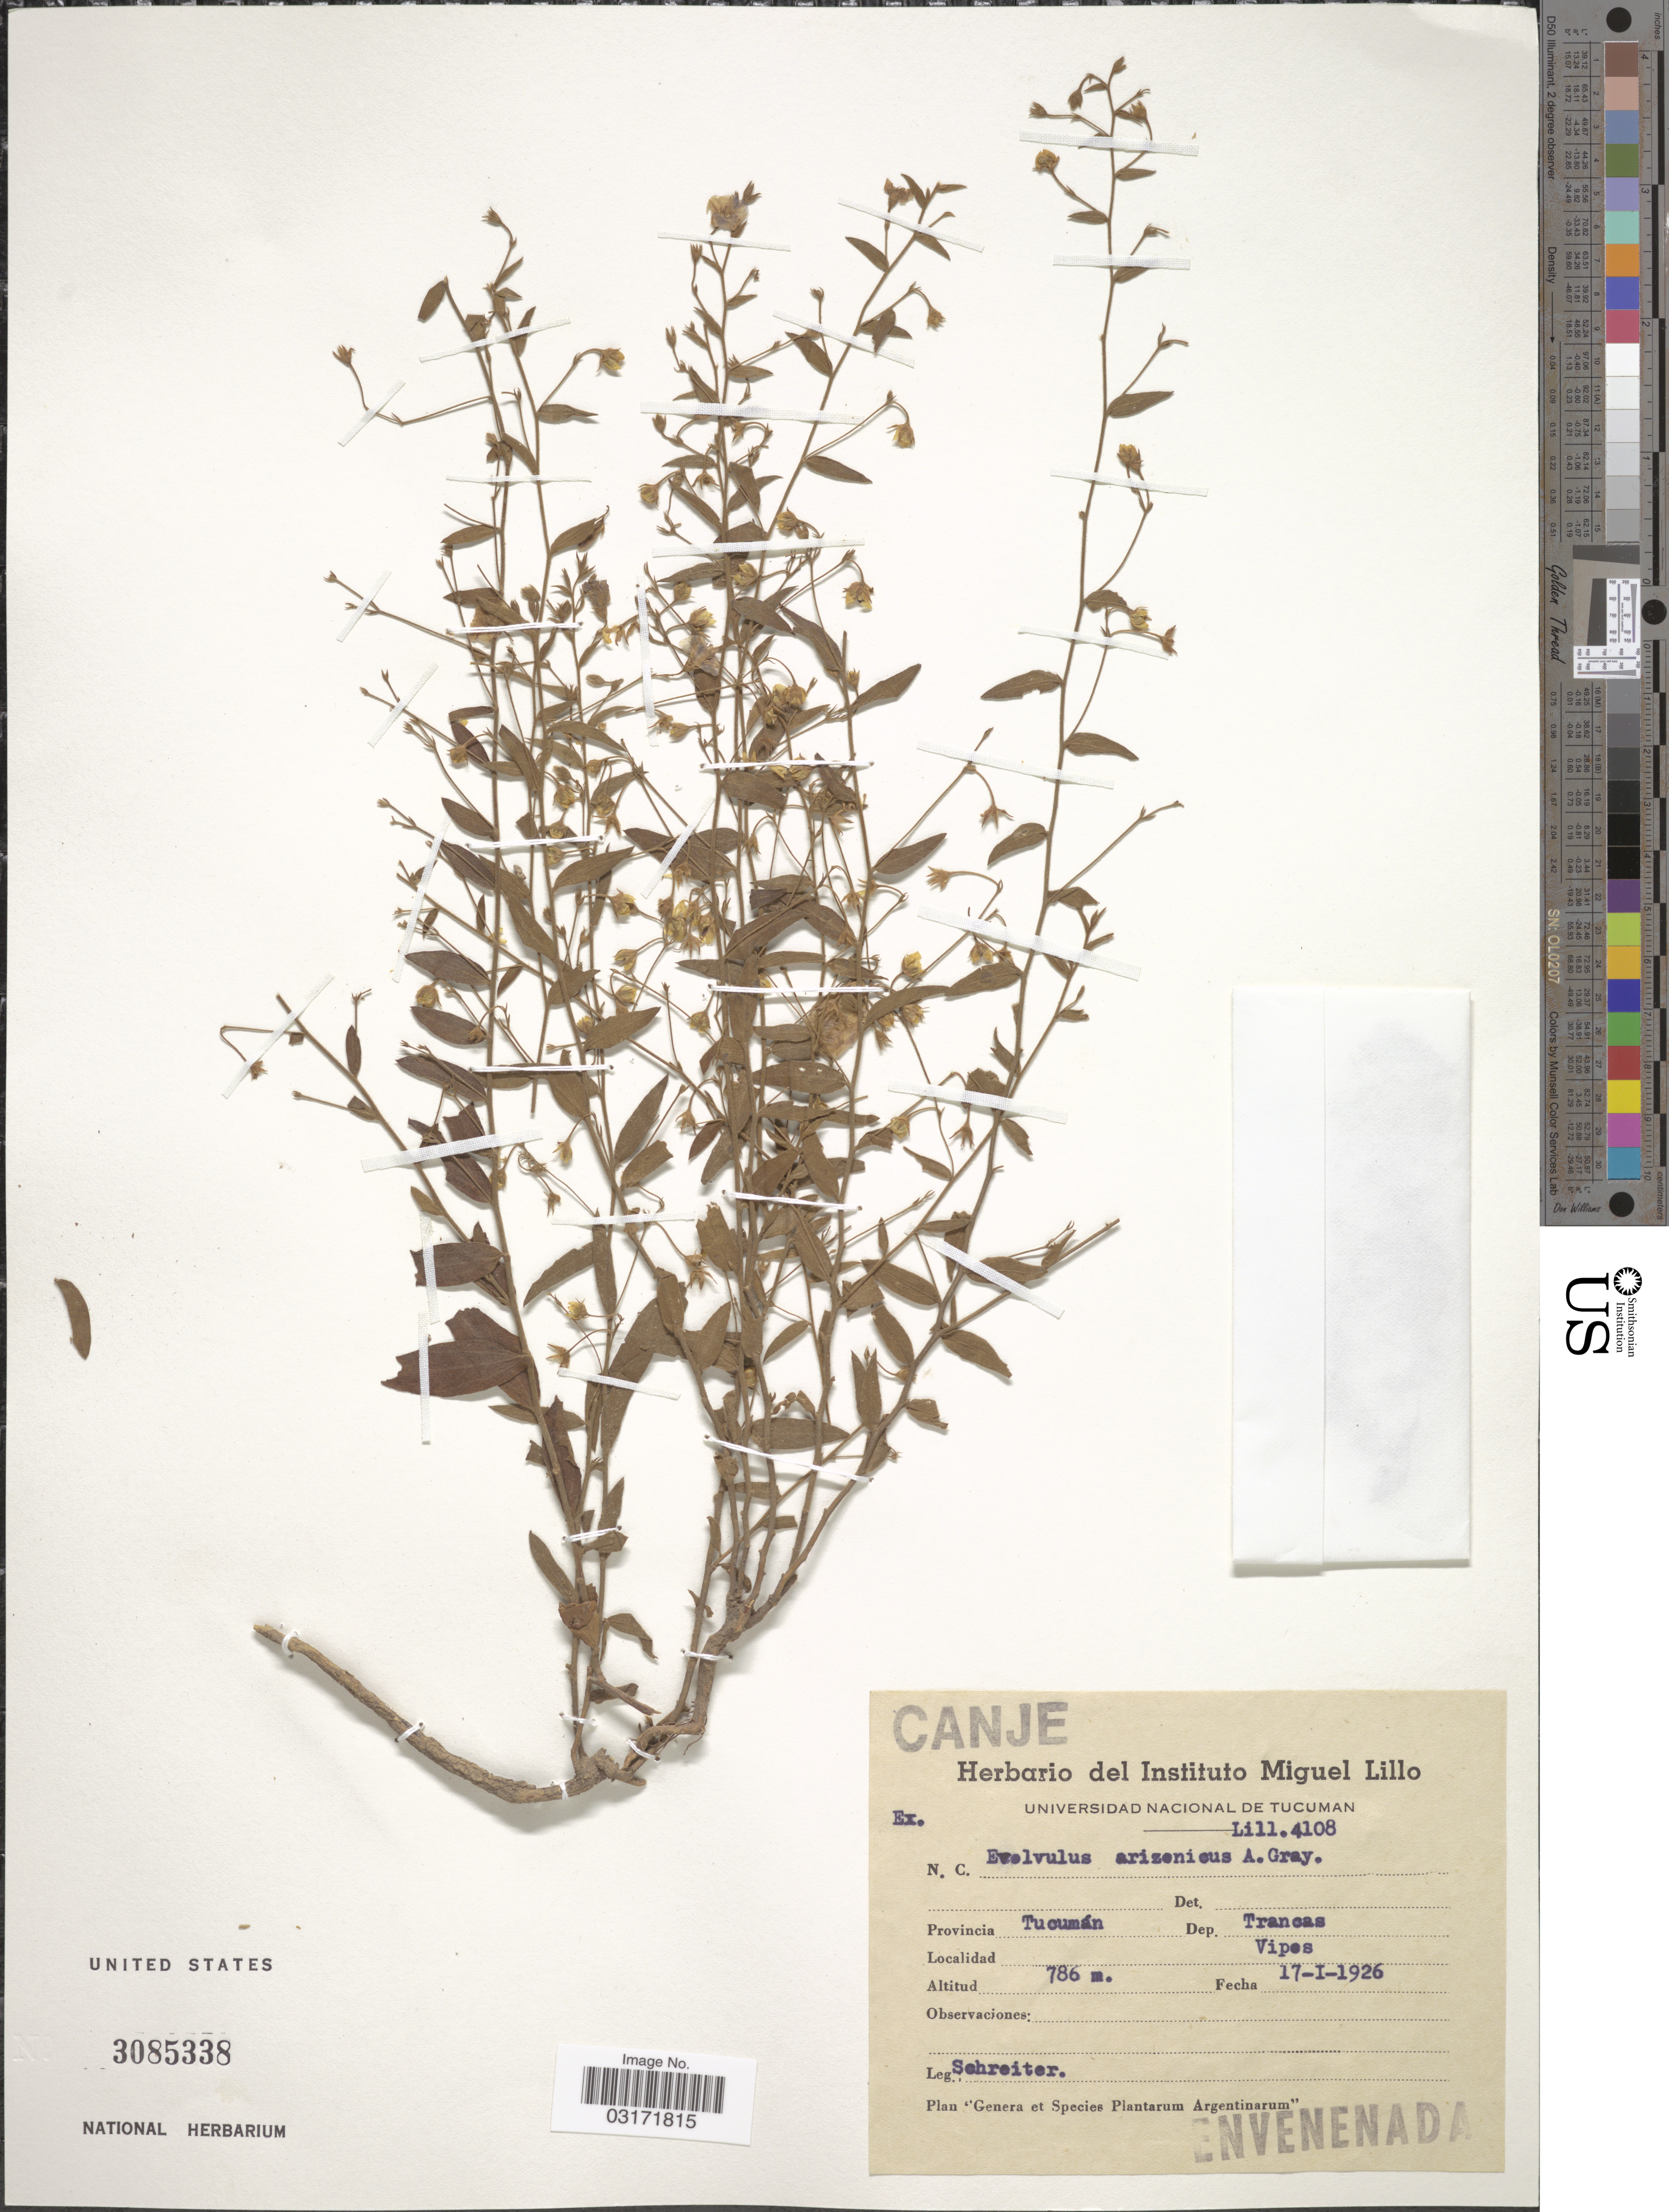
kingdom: Plantae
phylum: Tracheophyta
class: Magnoliopsida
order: Solanales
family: Convolvulaceae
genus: Evolvulus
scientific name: Evolvulus arizonicus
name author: A. Gray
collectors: -. Schreiter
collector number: Lill.4108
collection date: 1926-01-17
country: Argentina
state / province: Tucuman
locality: Dep. Trancas, Vipos.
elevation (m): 786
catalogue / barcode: US 3085338